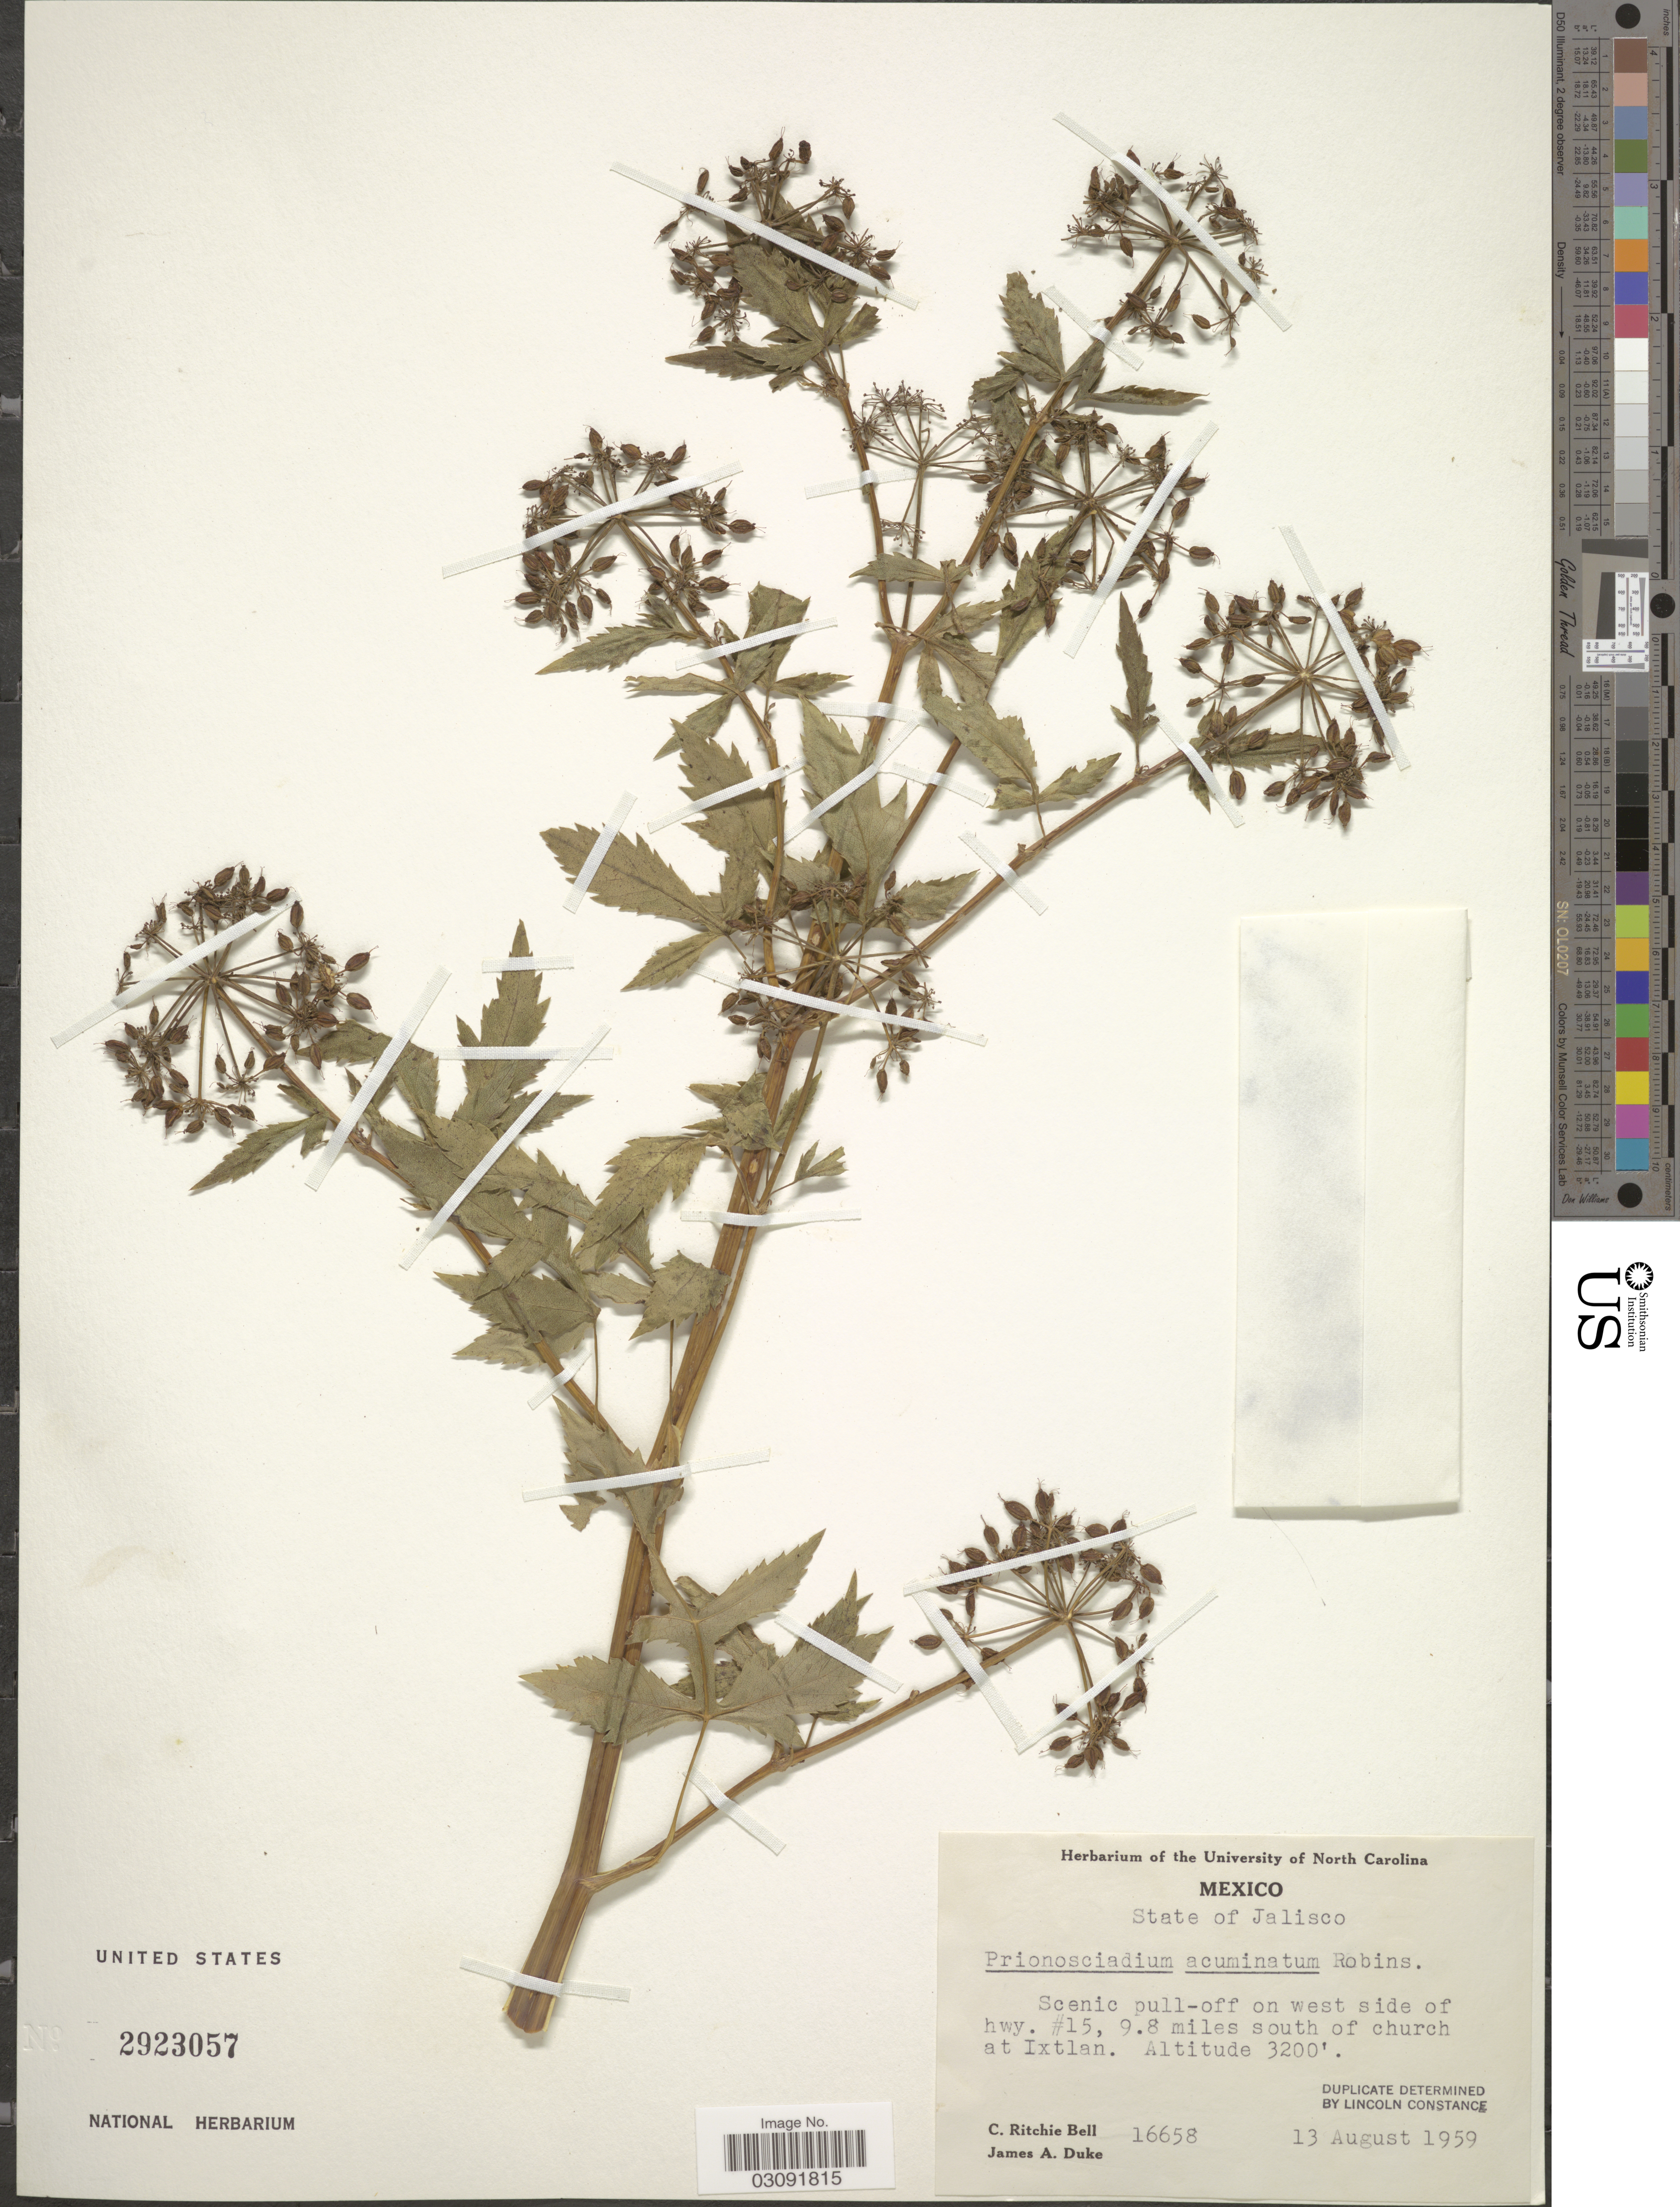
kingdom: Plantae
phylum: Tracheophyta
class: Magnoliopsida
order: Apiales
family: Apiaceae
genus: Prionosciadium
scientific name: Prionosciadium acuminatum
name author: B.L. Rob. ex J.M. Coult. & Rose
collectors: C. R. Bell & J. A. Duke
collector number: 16658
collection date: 1959-08-13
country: Mexico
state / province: Jalisco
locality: Scenic pull-pff on west side of hwy. #15, 9.8 miles south of church at Ixtlan.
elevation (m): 975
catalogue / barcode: US 2923057